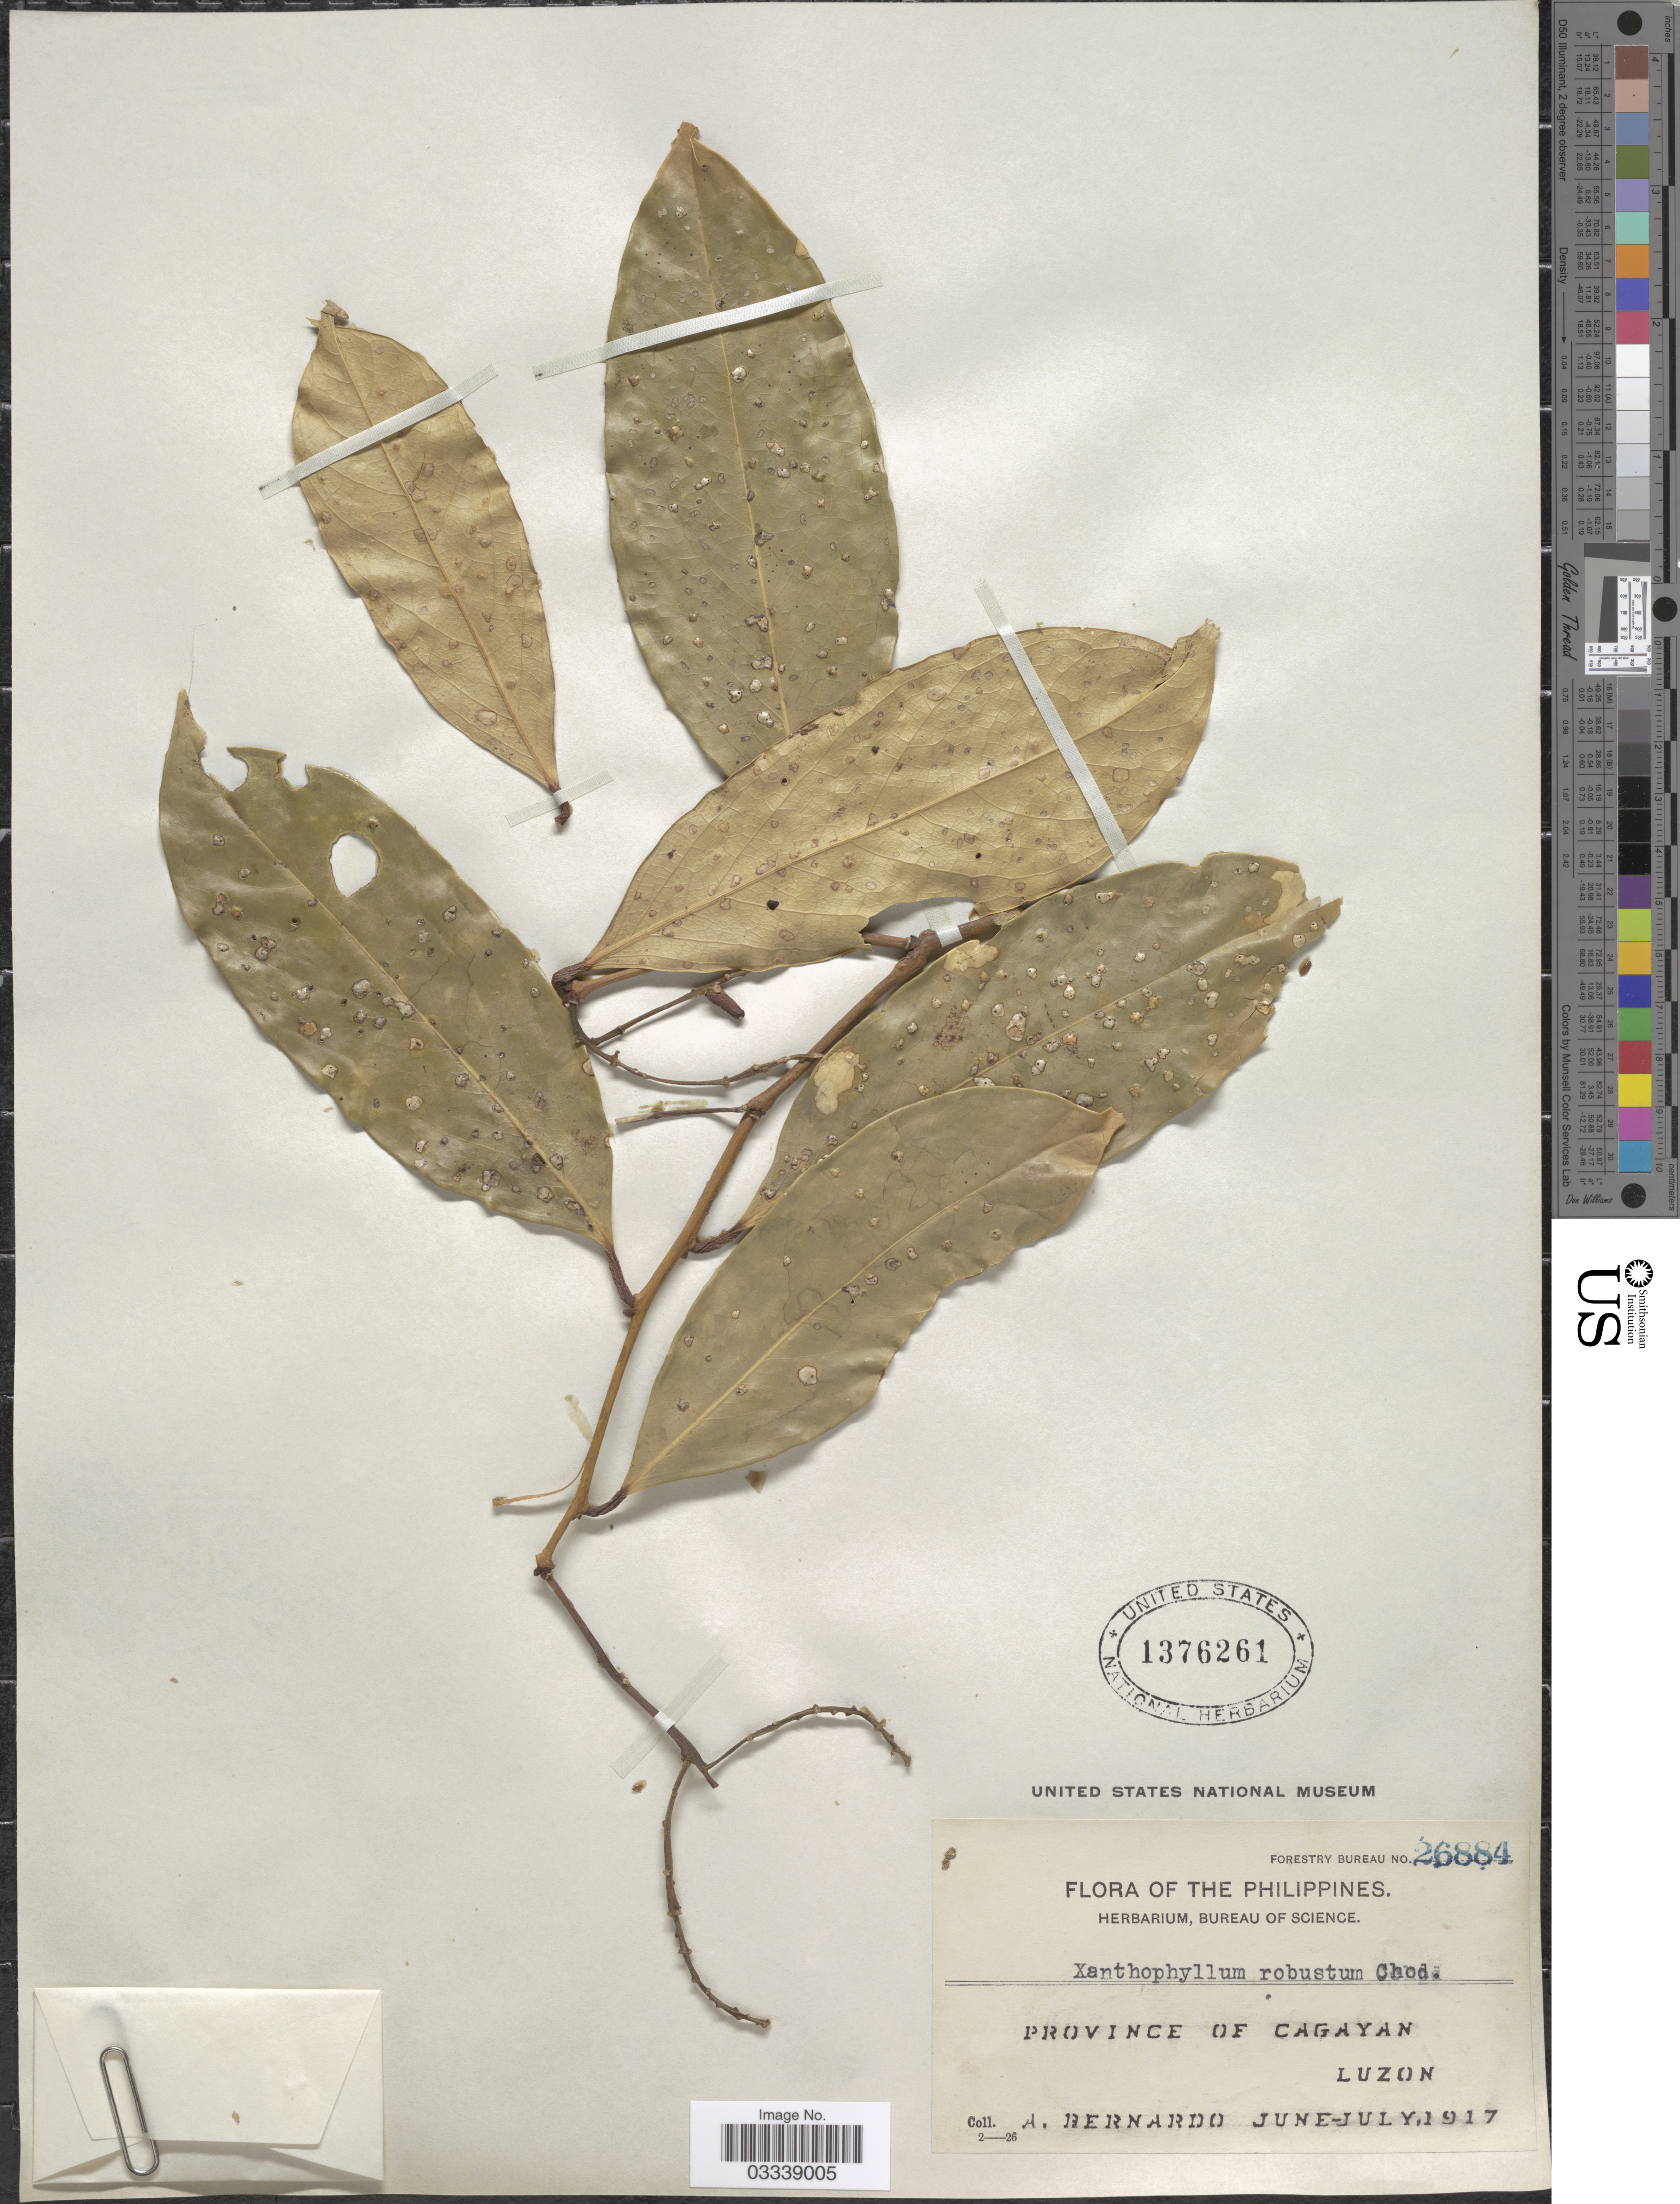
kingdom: Plantae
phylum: Tracheophyta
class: Magnoliopsida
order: Fabales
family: Polygalaceae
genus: Xanthophyllum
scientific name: Xanthophyllum vitellinum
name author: (Blume) D. Dietr.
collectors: A. Bernardo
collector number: Forestry Bureau 26884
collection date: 1917-06/1917-07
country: Philippines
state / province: Cagayan Valley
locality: Province of Cagayan, Luzon.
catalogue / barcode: US 1376261